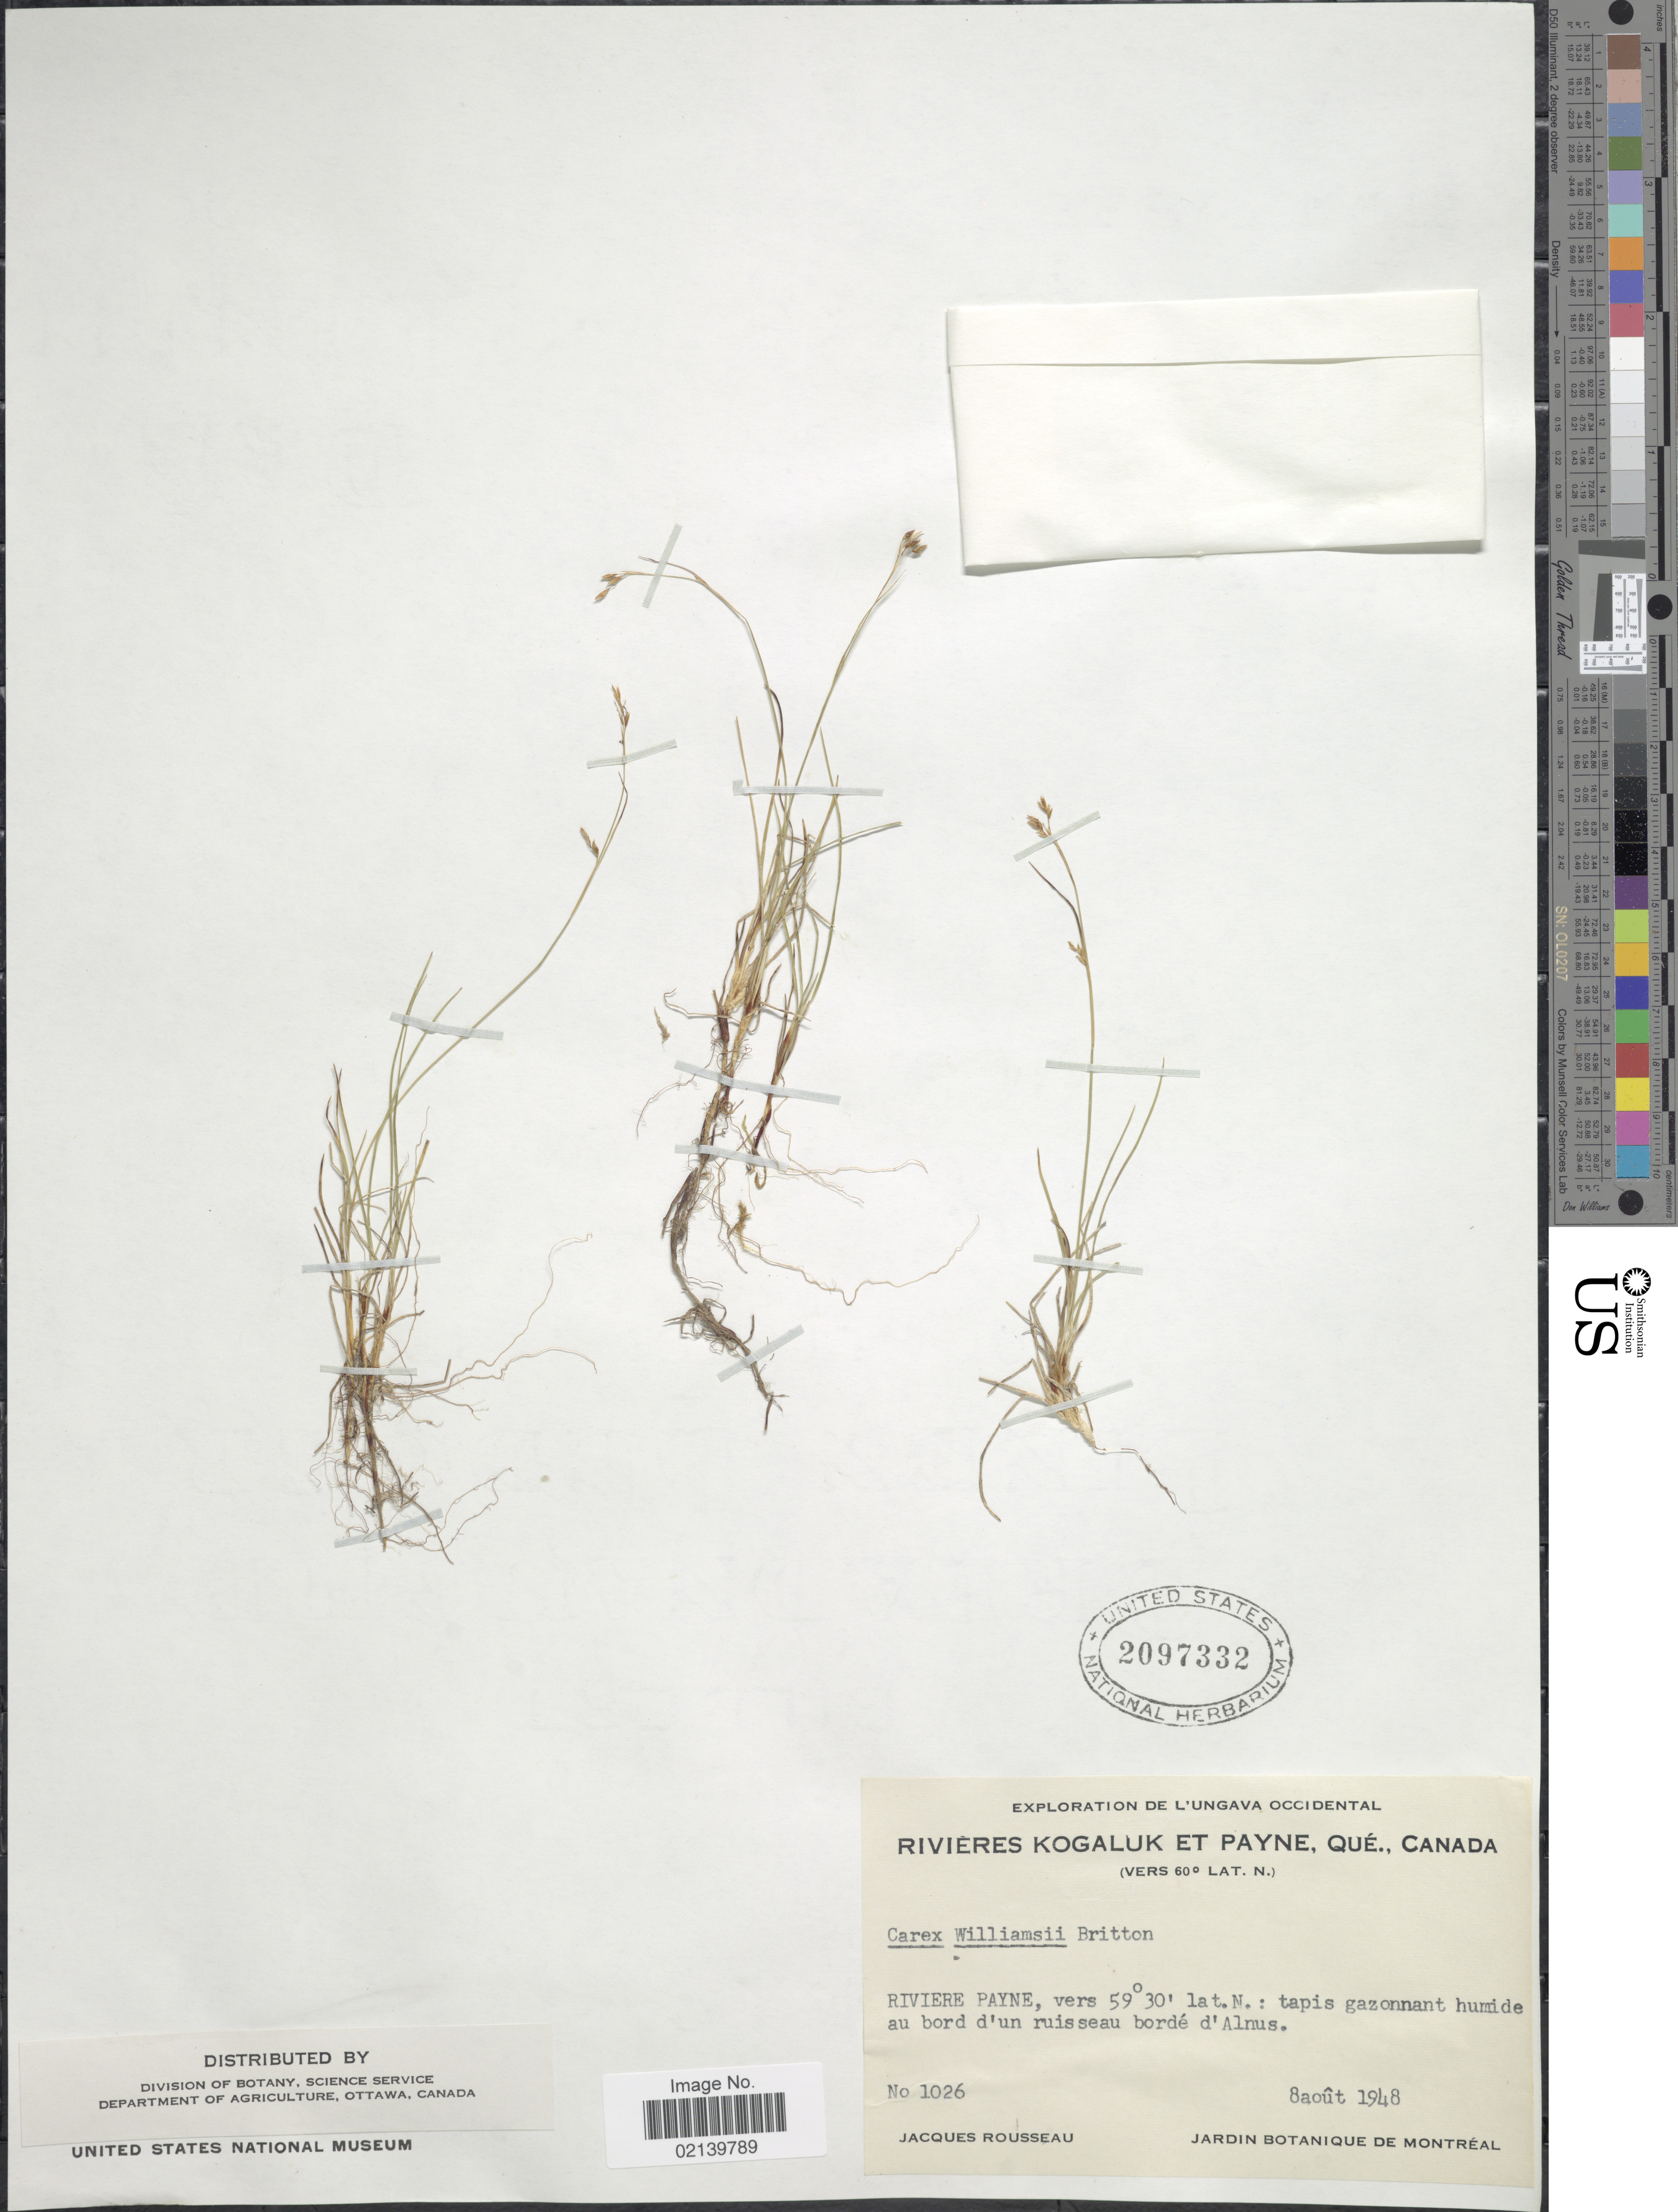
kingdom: Plantae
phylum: Tracheophyta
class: Liliopsida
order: Poales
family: Cyperaceae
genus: Carex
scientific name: Carex williamsii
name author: Britton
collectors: J. Rousseau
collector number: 1026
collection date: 1948-08-08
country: Canada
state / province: Quebec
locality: Rivieres Kogaluk et Payne, Que., Canada. Riviere Payne: tapis gazonnnant humide au bord d'un ruisseau borde d'Alnus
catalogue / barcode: US 2097332